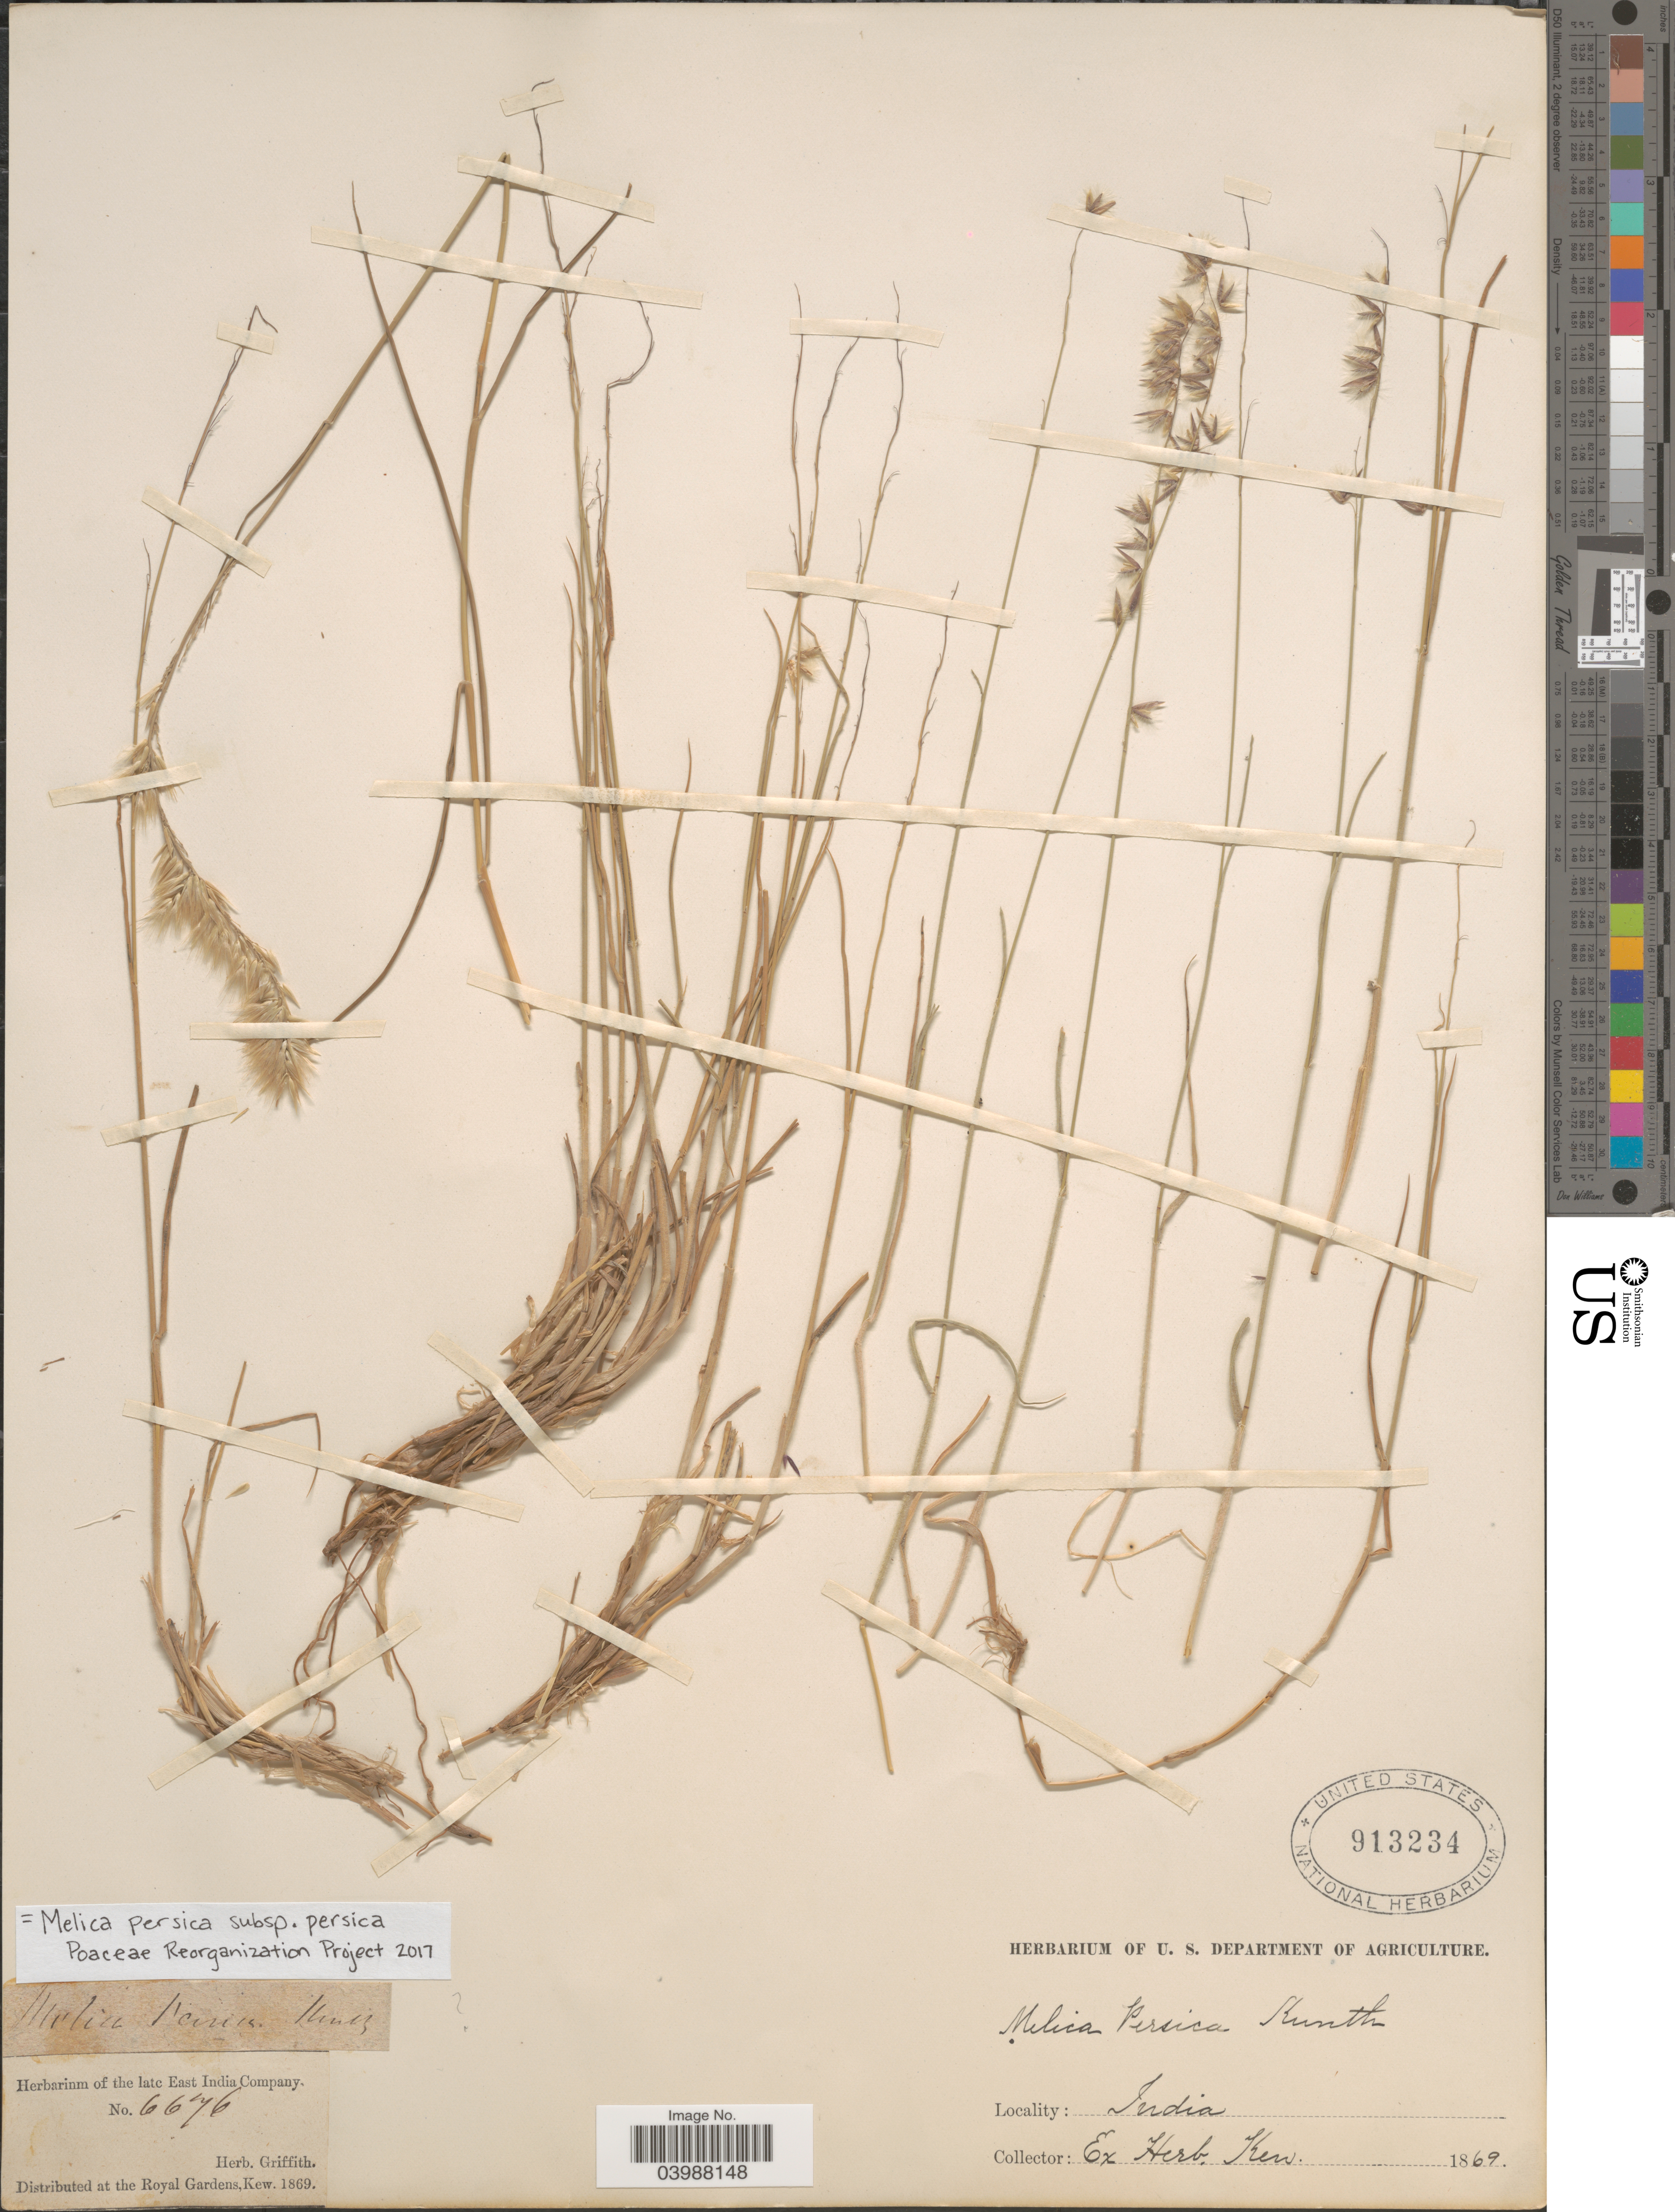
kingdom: Plantae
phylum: Tracheophyta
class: Liliopsida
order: Poales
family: Poaceae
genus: Melica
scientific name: Melica persica subsp. persica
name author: Kunth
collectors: ex herb. Griffith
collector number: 6676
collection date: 1869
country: India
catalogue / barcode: US 913234